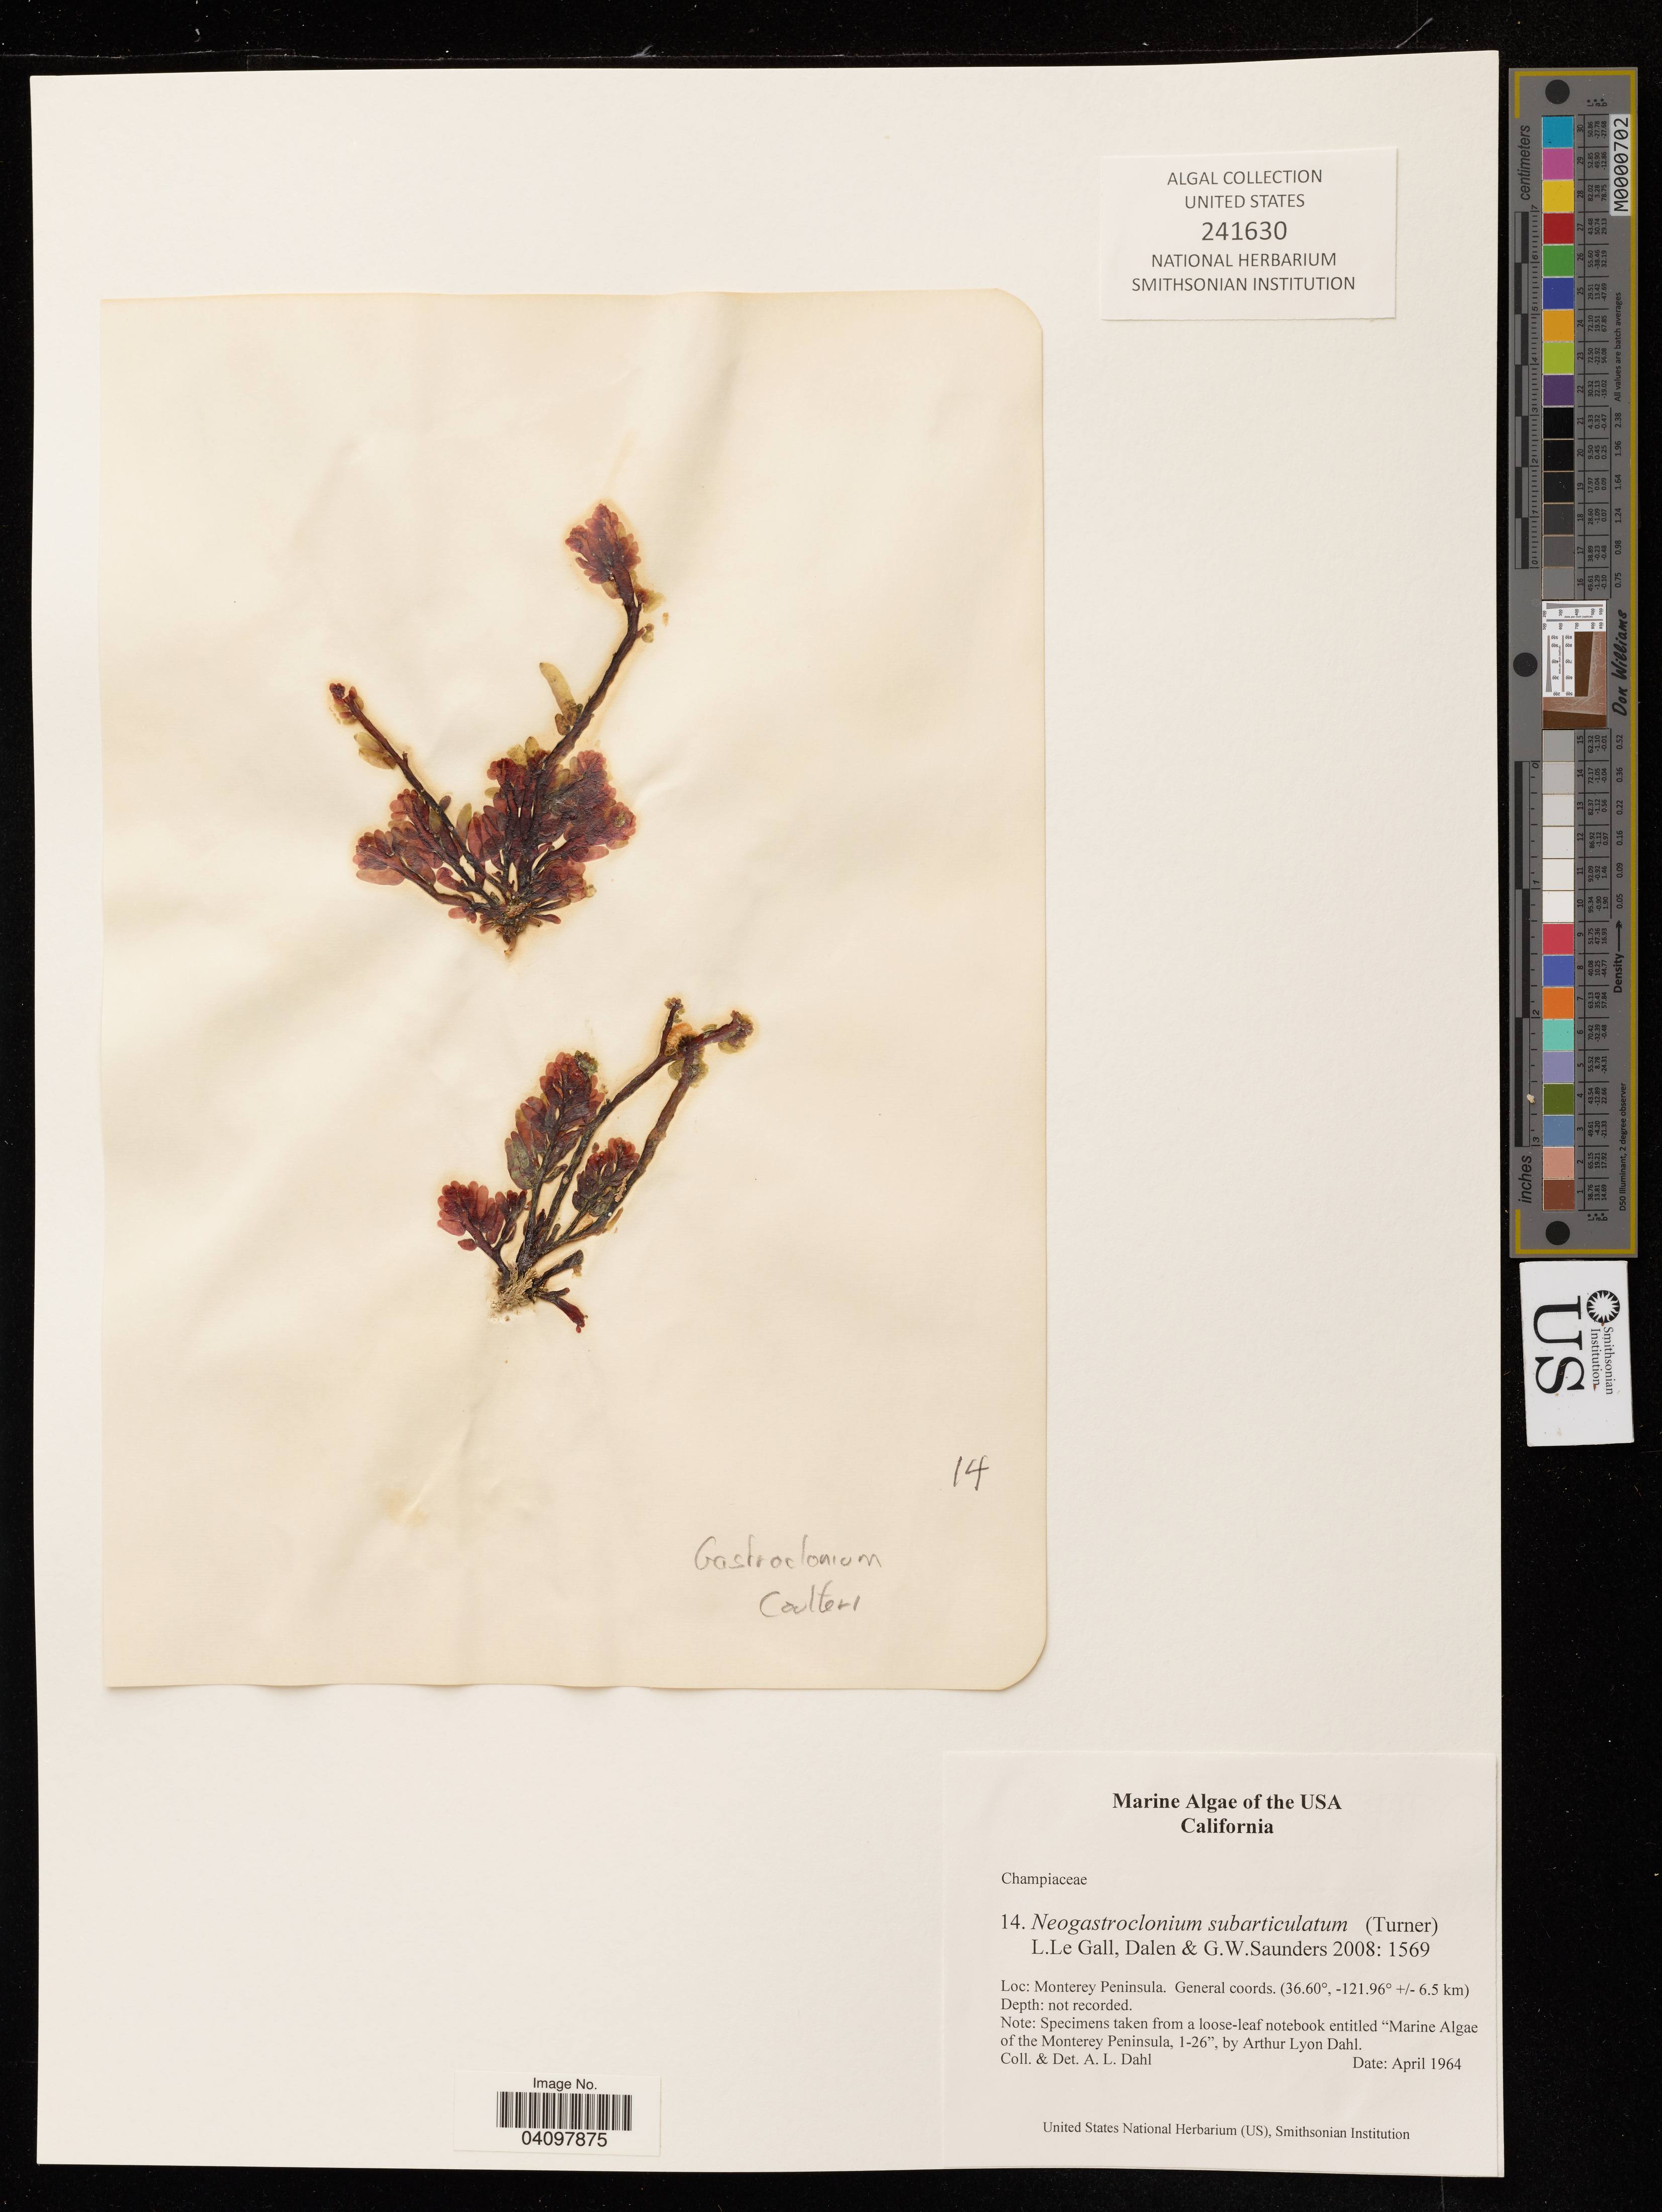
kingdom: Plantae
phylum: Rhodophyta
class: Florideophyceae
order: Rhodymeniales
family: Champiaceae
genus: Neogastroclonium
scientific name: Neogastroclonium subarticulatum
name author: (Turner) L. Le Gall et al.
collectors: A. Dahl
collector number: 14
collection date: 1964-04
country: United States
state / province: California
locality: Monterey Peninsula.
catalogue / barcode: US 241630